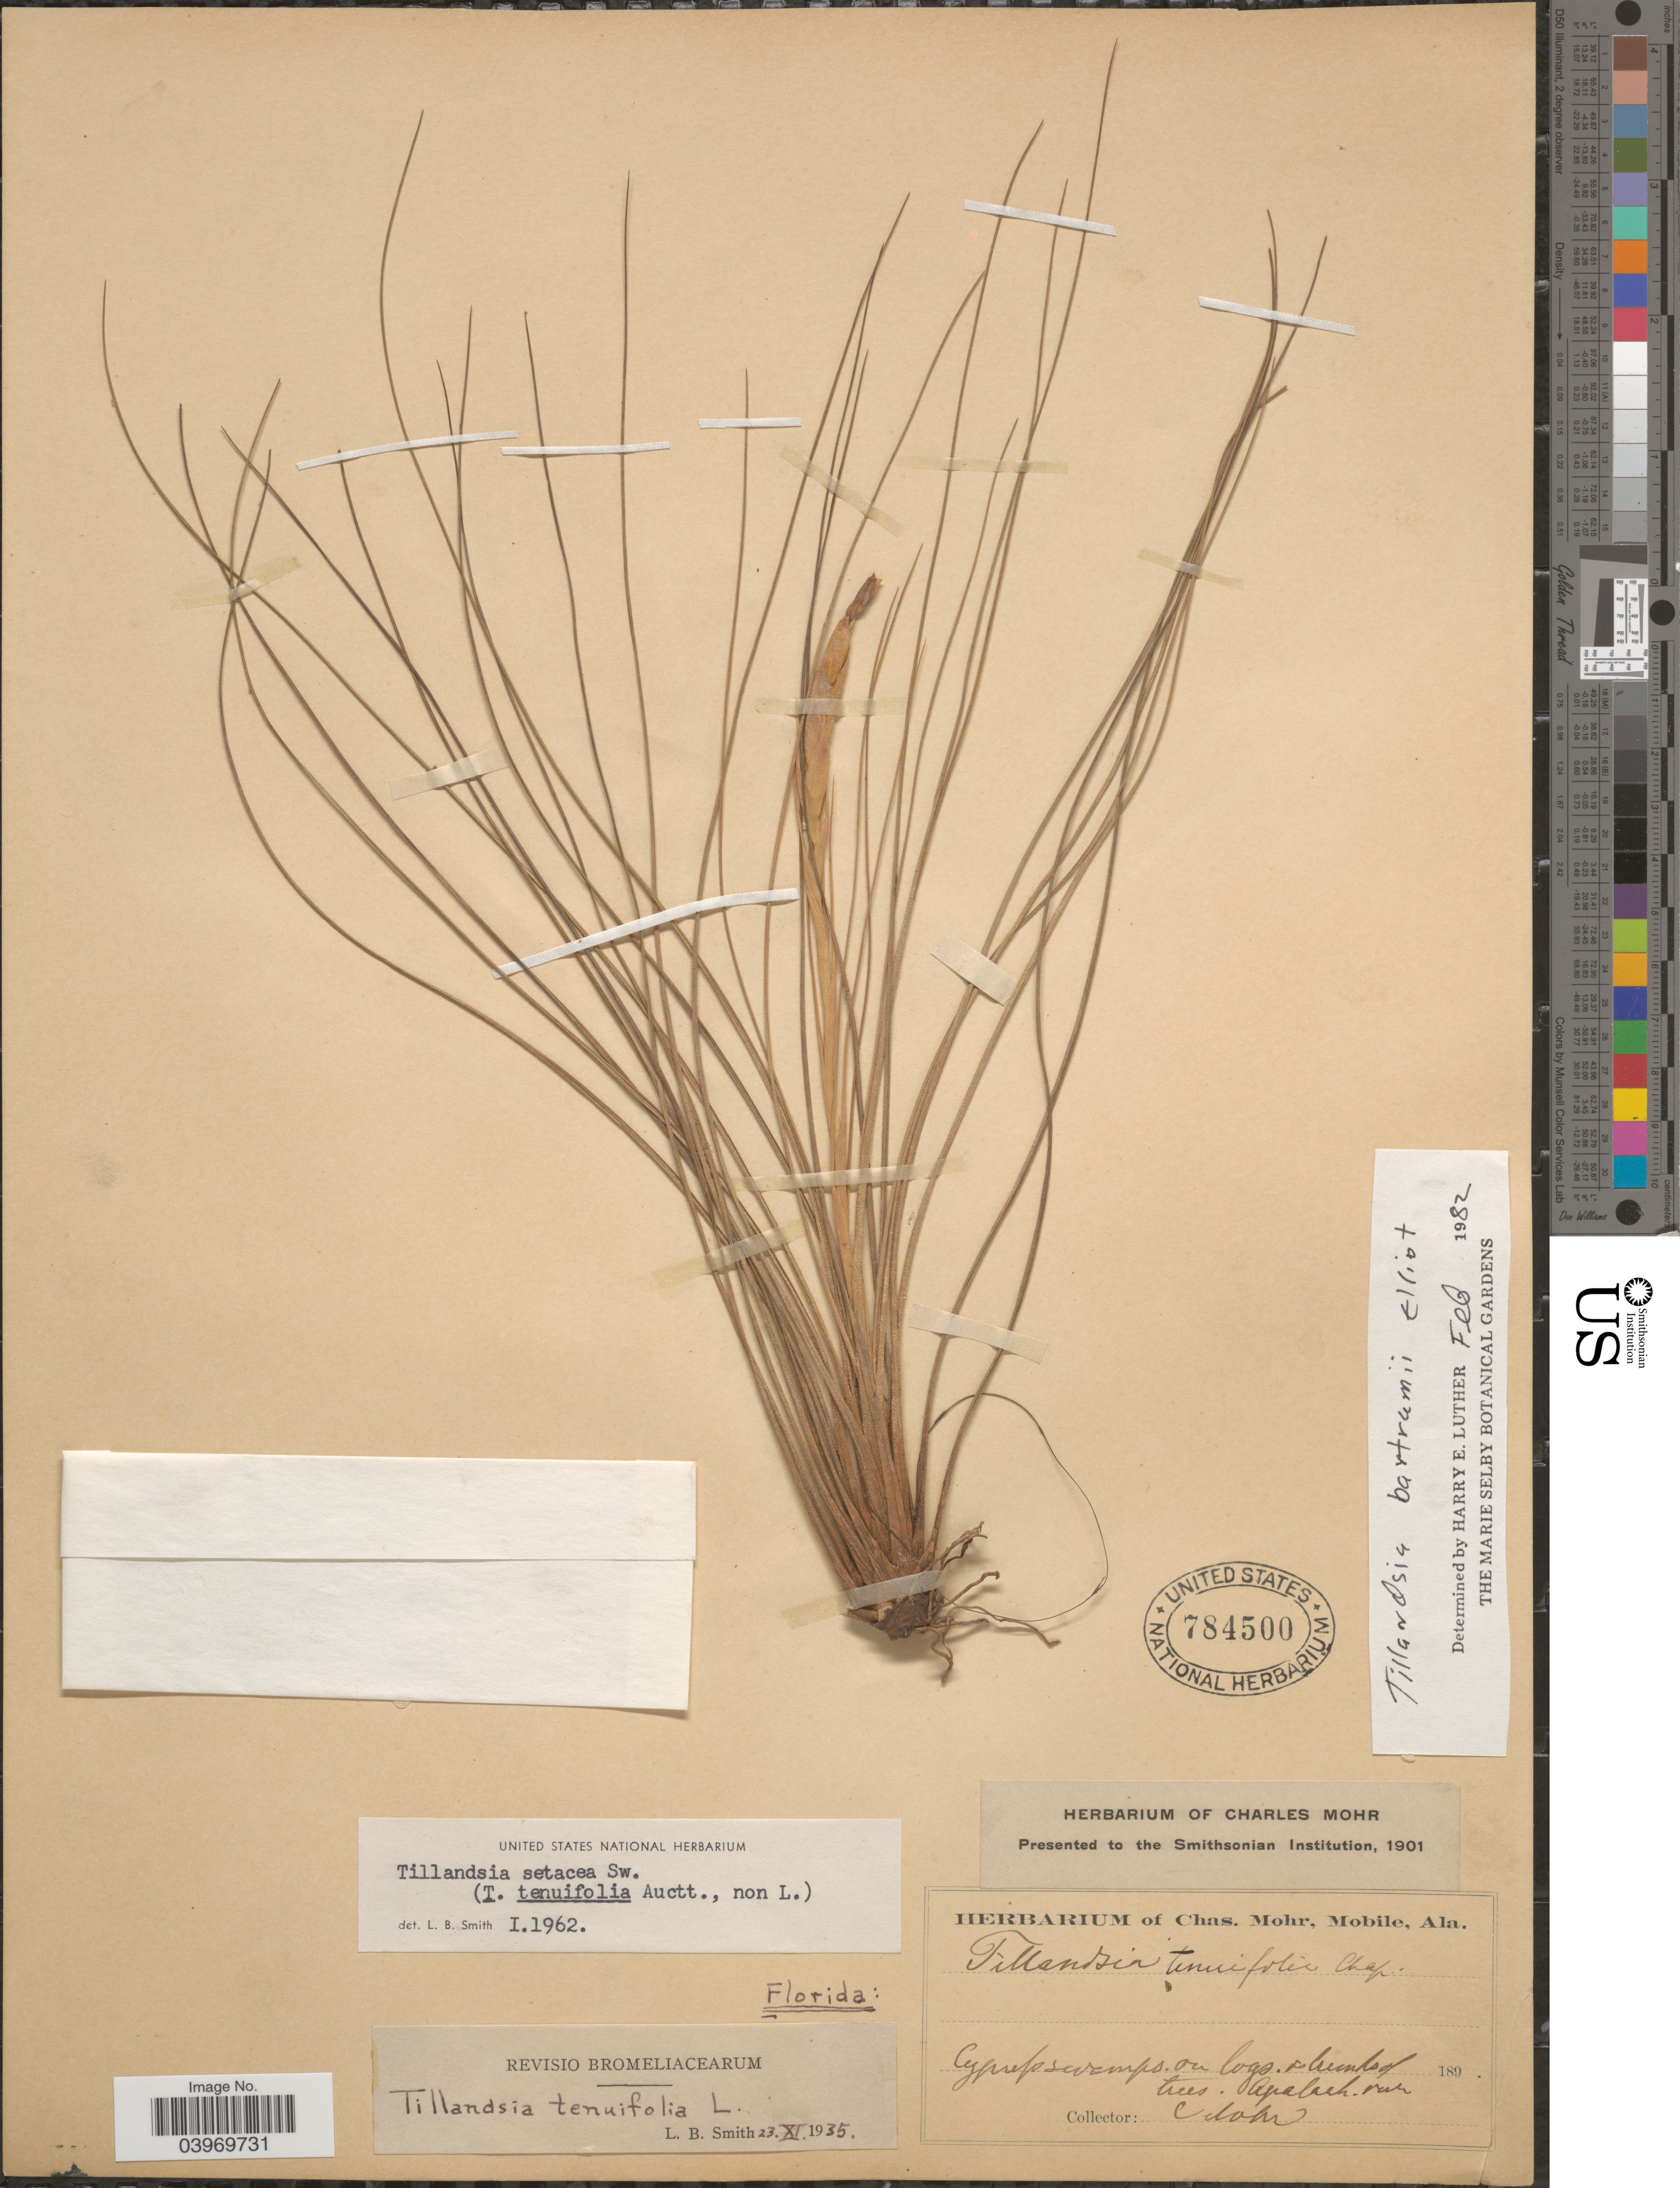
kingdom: Plantae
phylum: Tracheophyta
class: Liliopsida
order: Poales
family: Bromeliaceae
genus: Tillandsia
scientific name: Tillandsia bartramii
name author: Elliott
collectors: Mohr, C. T. (herbarium)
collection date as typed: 189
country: United States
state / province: Florida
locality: Apalach. run.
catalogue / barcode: US 784500